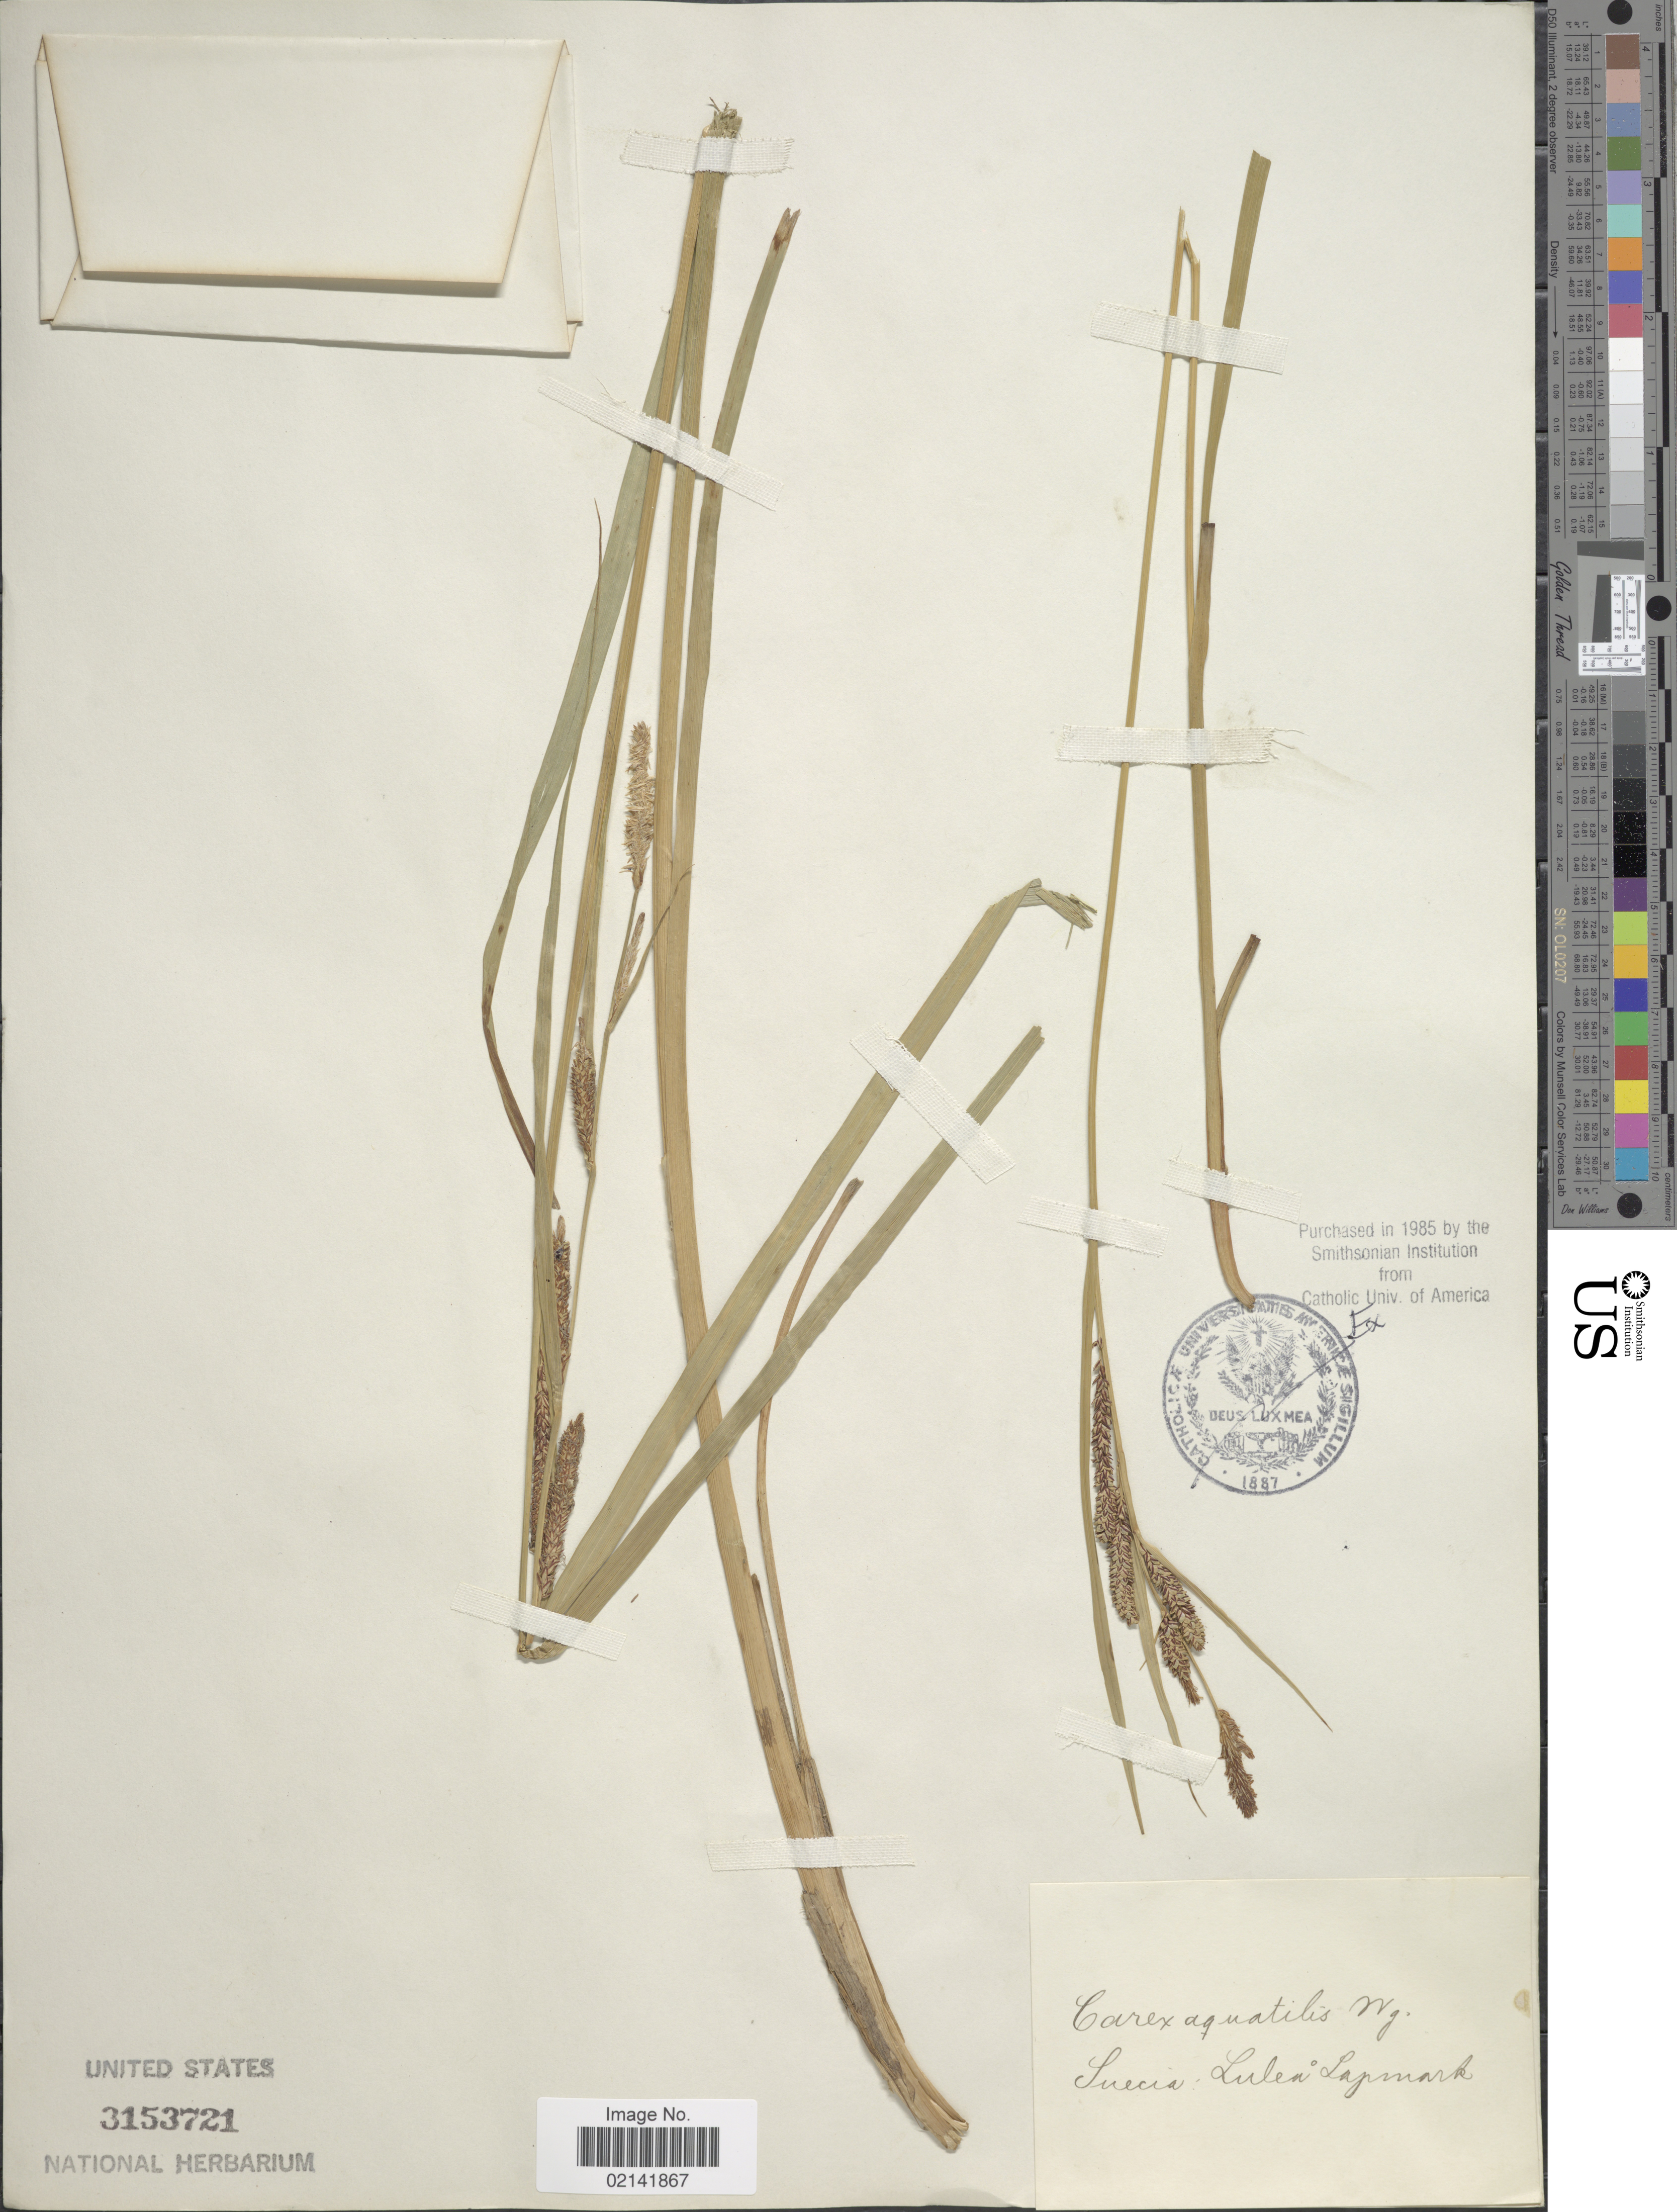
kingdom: Plantae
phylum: Tracheophyta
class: Liliopsida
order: Poales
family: Cyperaceae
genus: Carex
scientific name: Carex aquatilis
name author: Wahlenb.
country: Sweden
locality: Suecia. Lulen Lapmark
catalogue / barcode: US 3153721